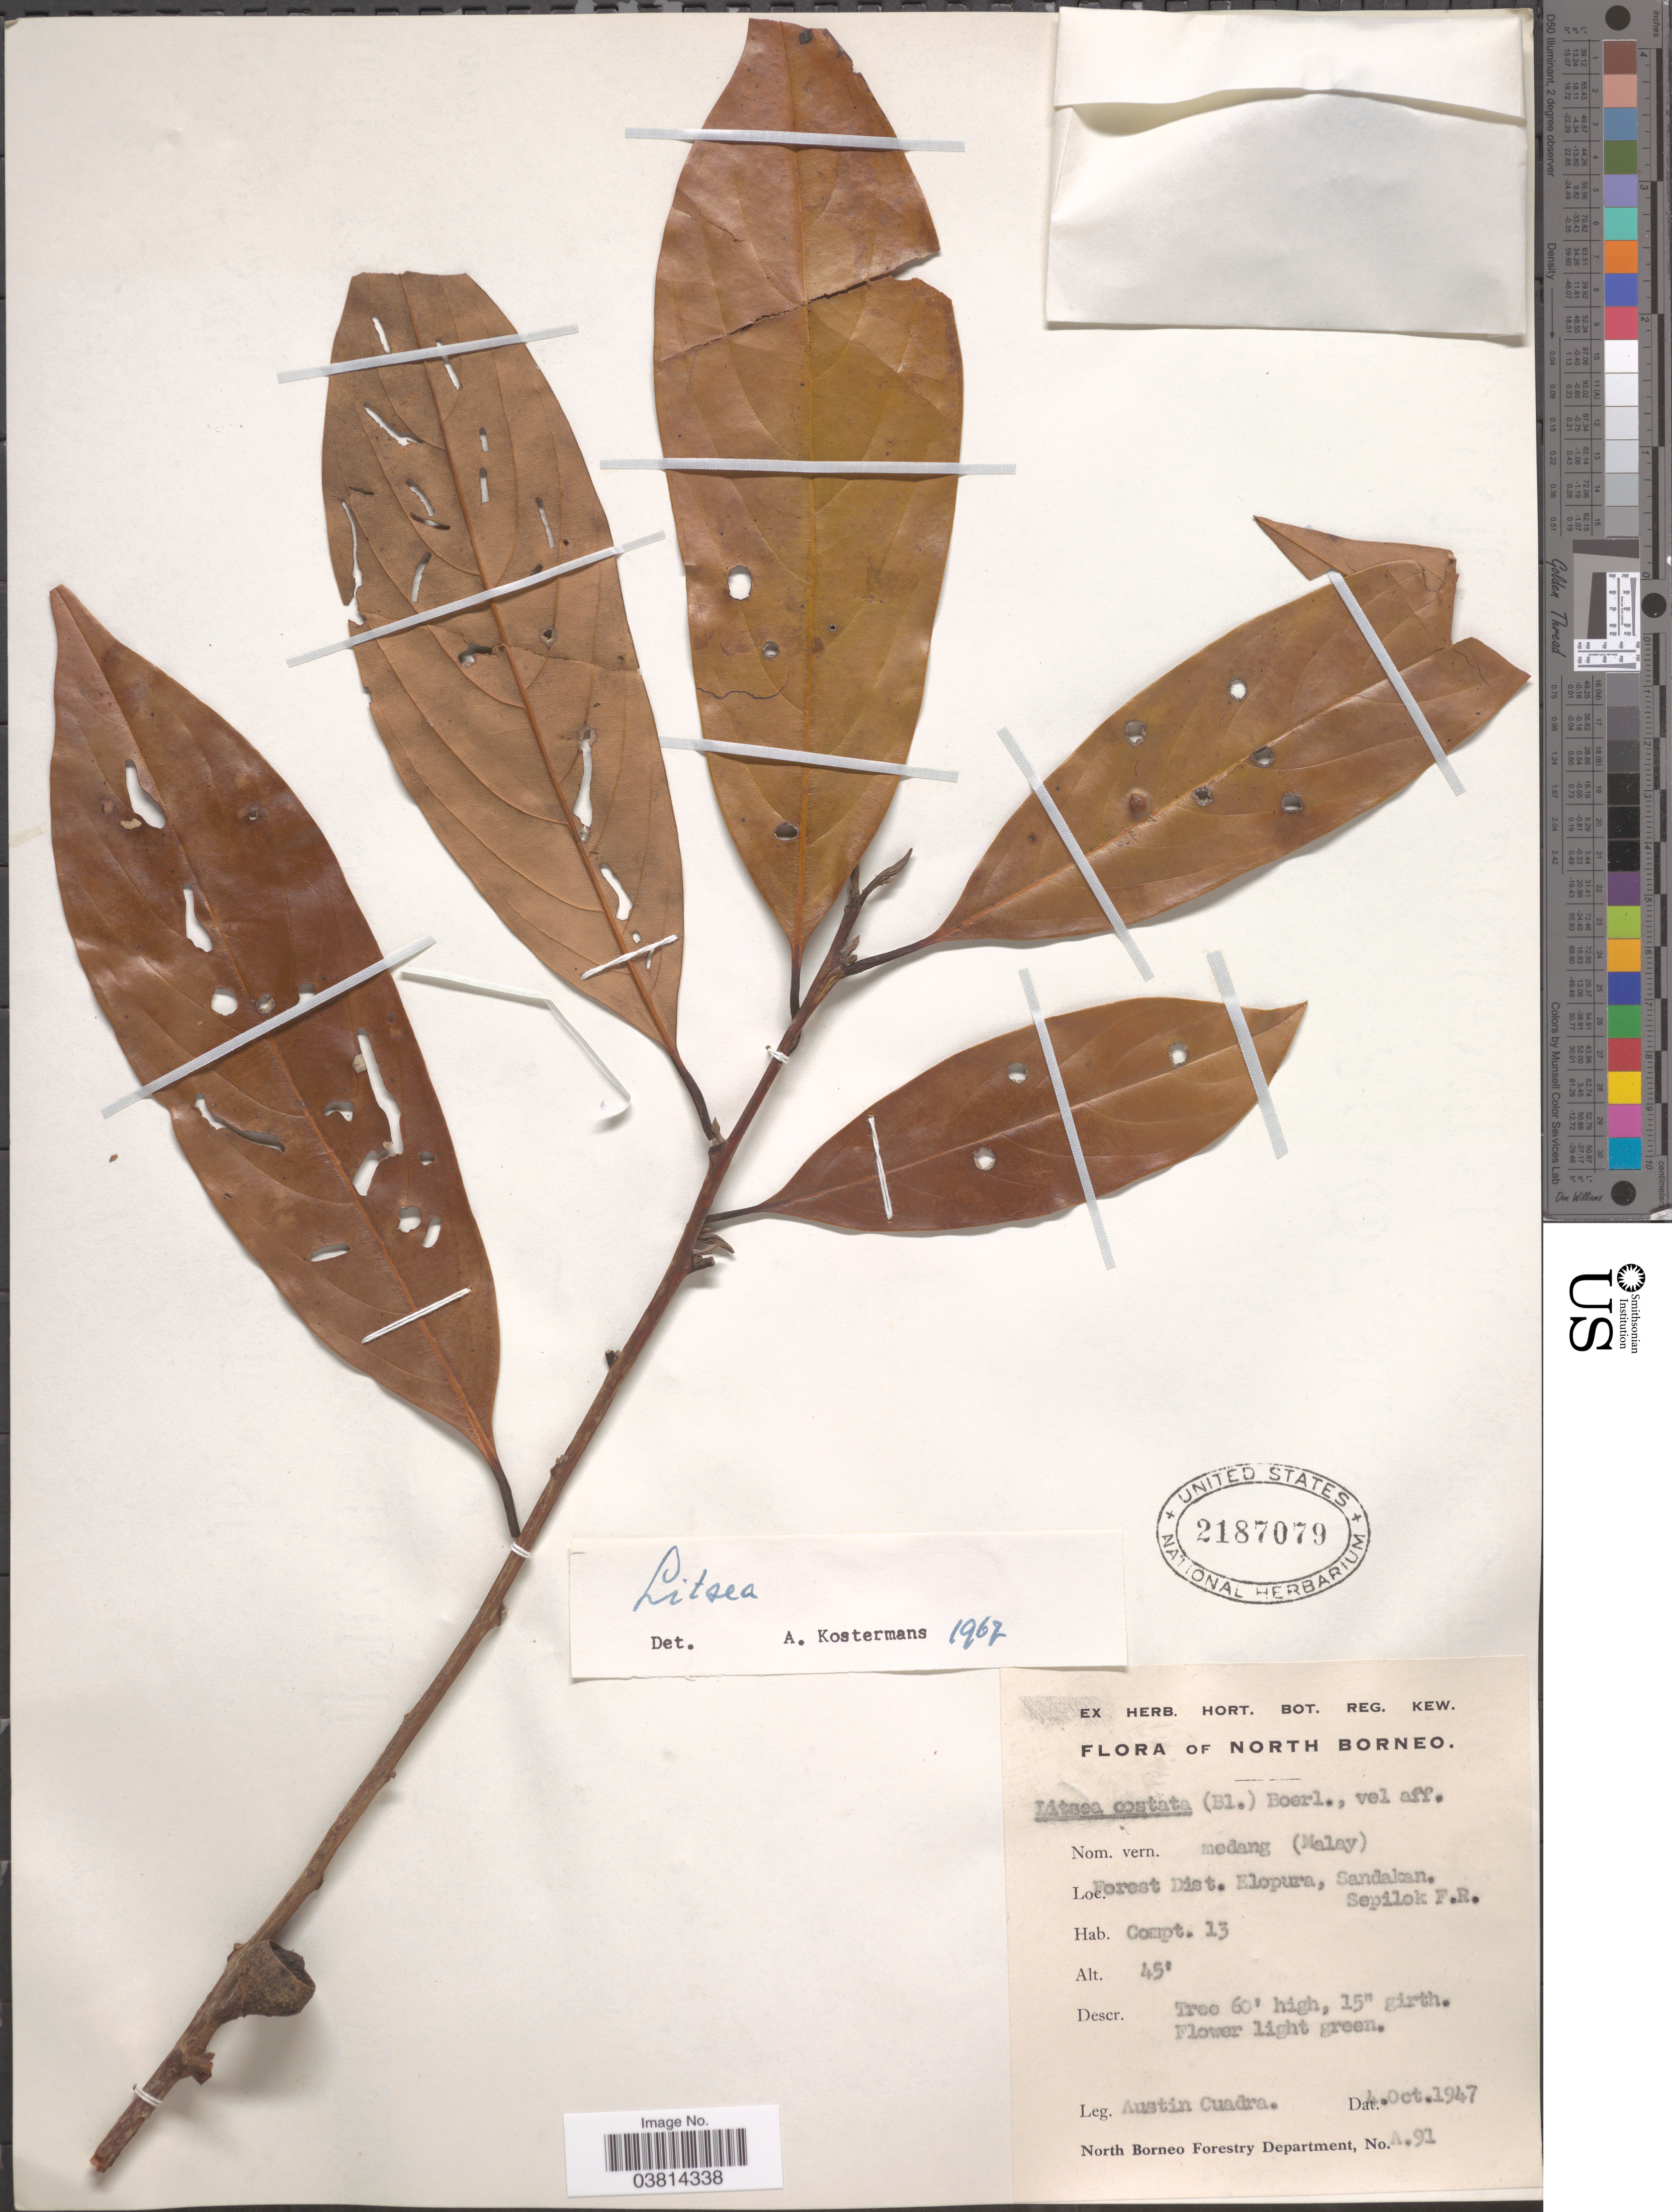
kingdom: Plantae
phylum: Tracheophyta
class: Magnoliopsida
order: Laurales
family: Lauraceae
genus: Litsea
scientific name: Litsea sp.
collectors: A. Cuadra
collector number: A91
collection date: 1947-10-04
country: Malaysia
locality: North Borneo. Forest Dist. Elopura, Sankan. Sepilok F.R.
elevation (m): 14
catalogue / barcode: US 2187079